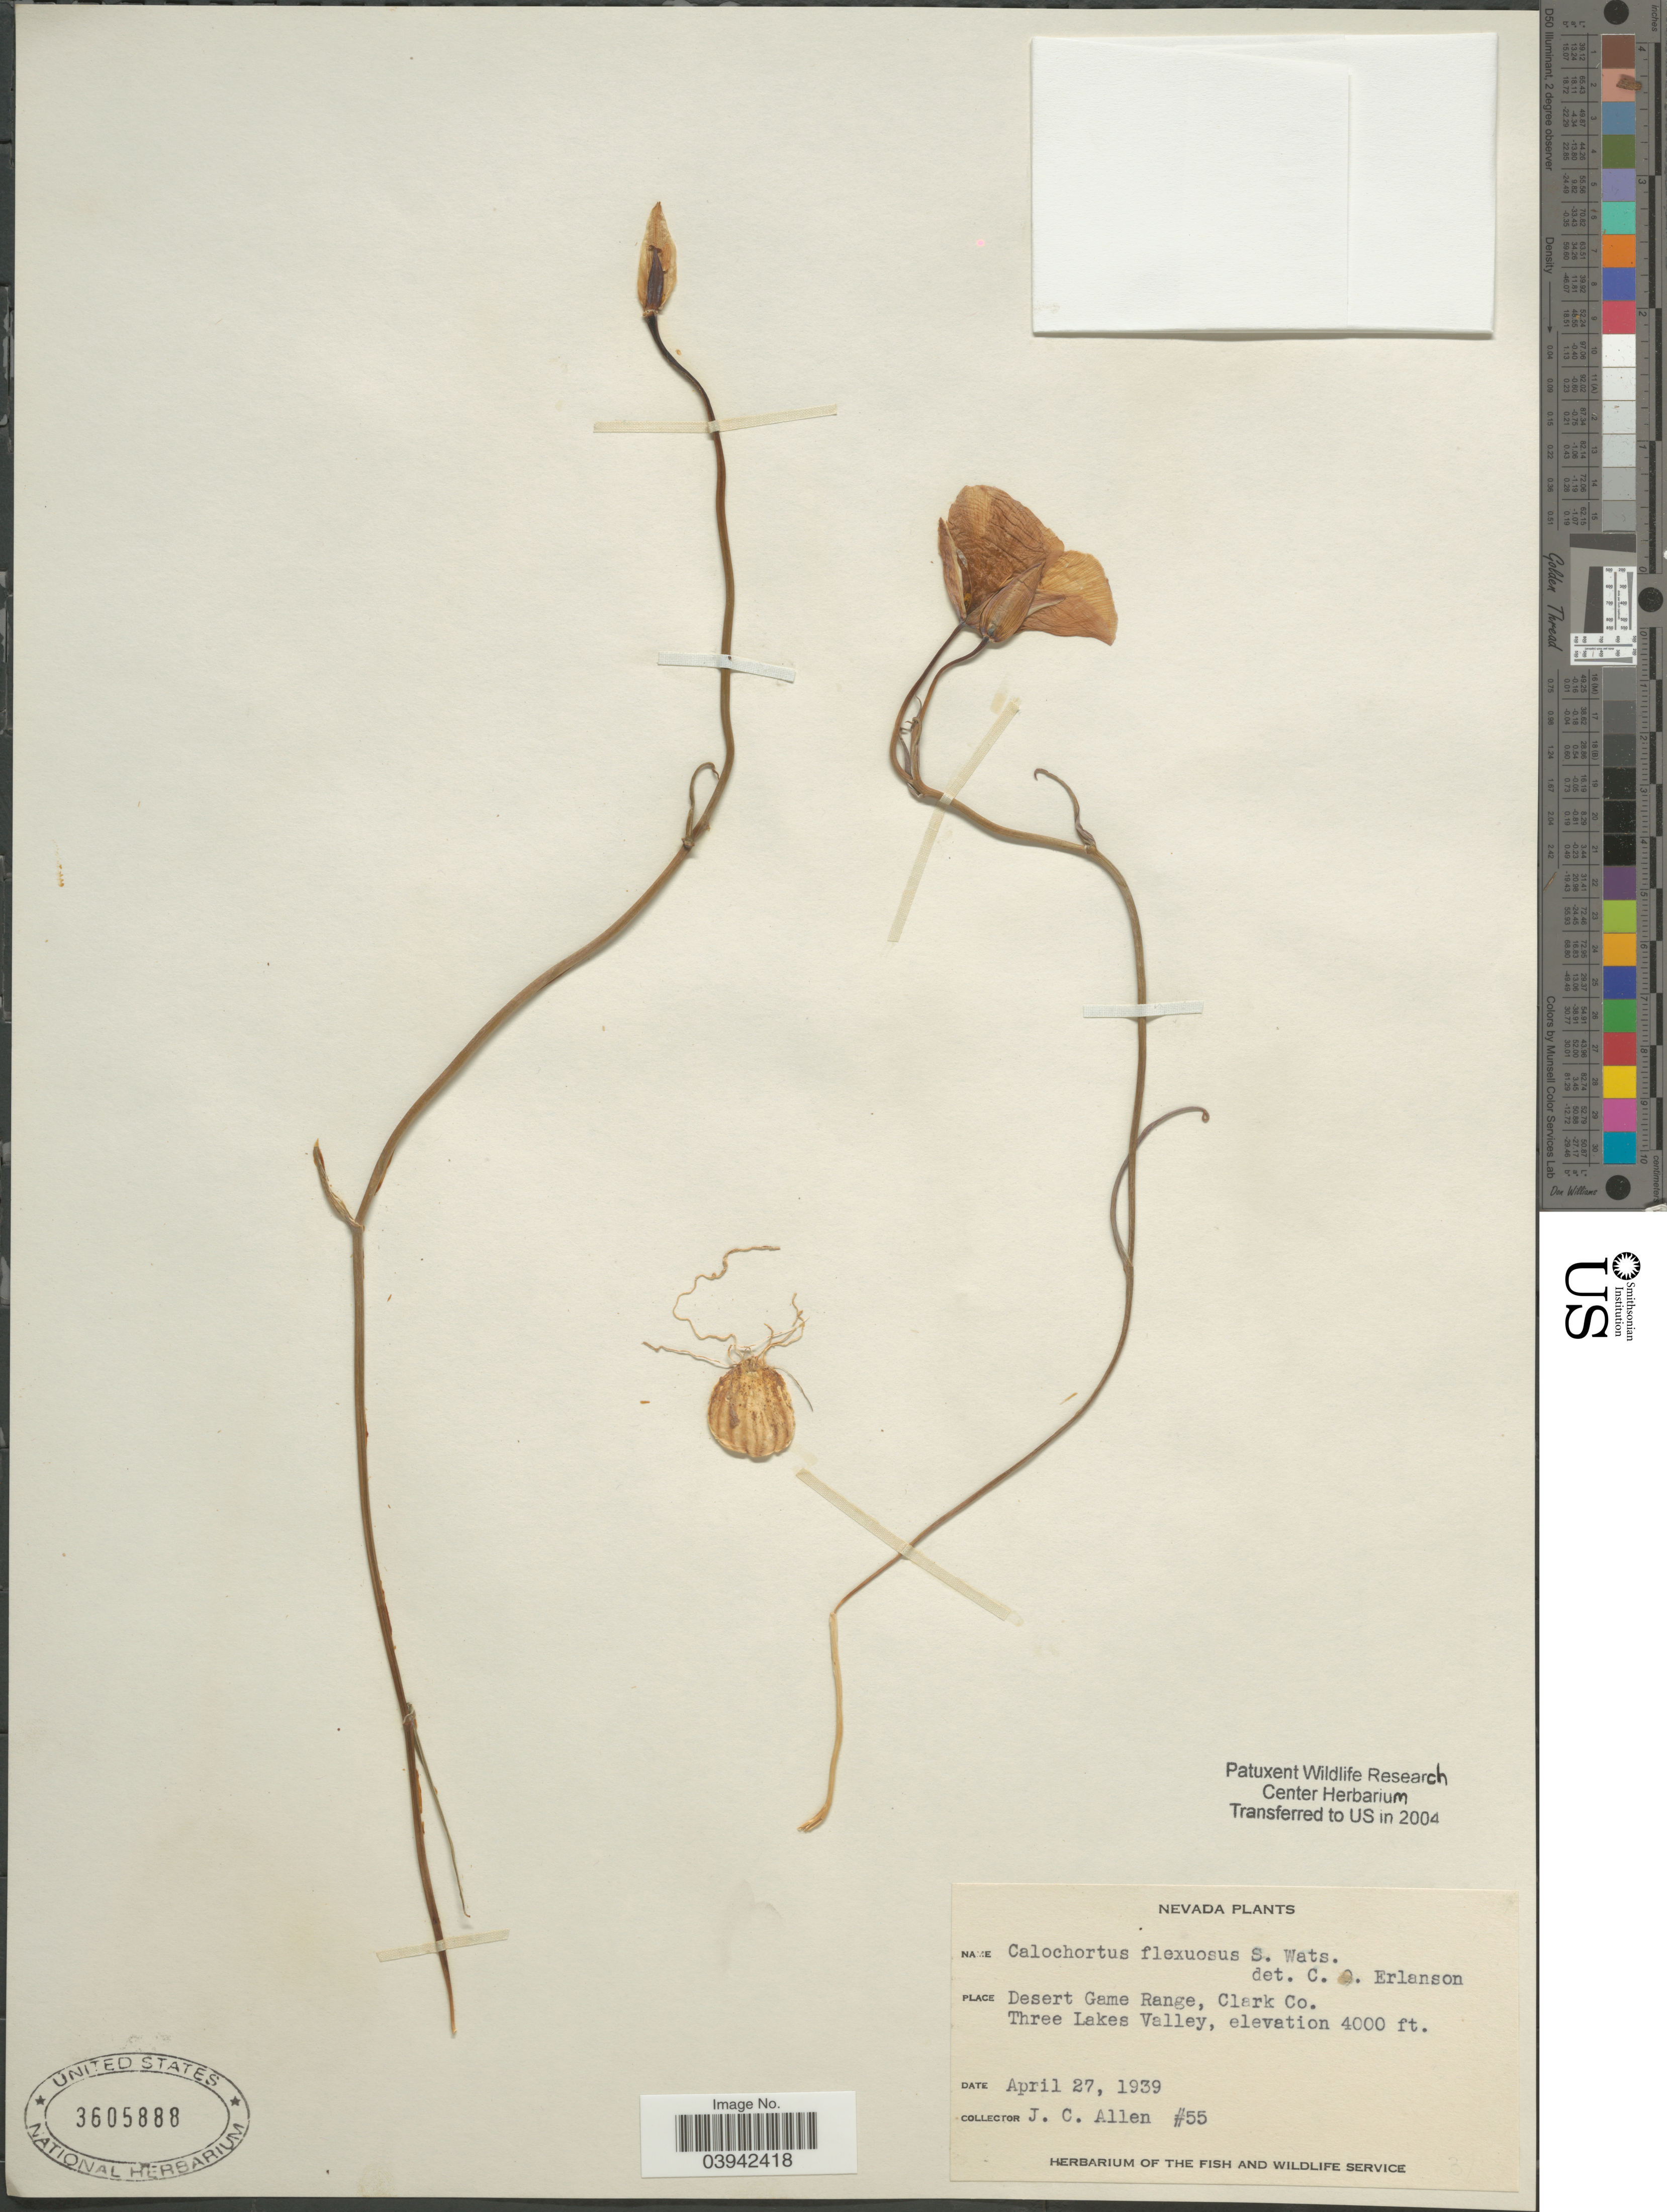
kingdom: Plantae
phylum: Tracheophyta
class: Liliopsida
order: Liliales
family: Liliaceae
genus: Calochortus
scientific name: Calochortus flexuosus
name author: S. Watson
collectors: J. C. Allen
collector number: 55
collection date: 1939-04-27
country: United States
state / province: Nevada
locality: Desert Game Range, Clark Co. Three Lakes Valley.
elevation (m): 1219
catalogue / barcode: US 3605888